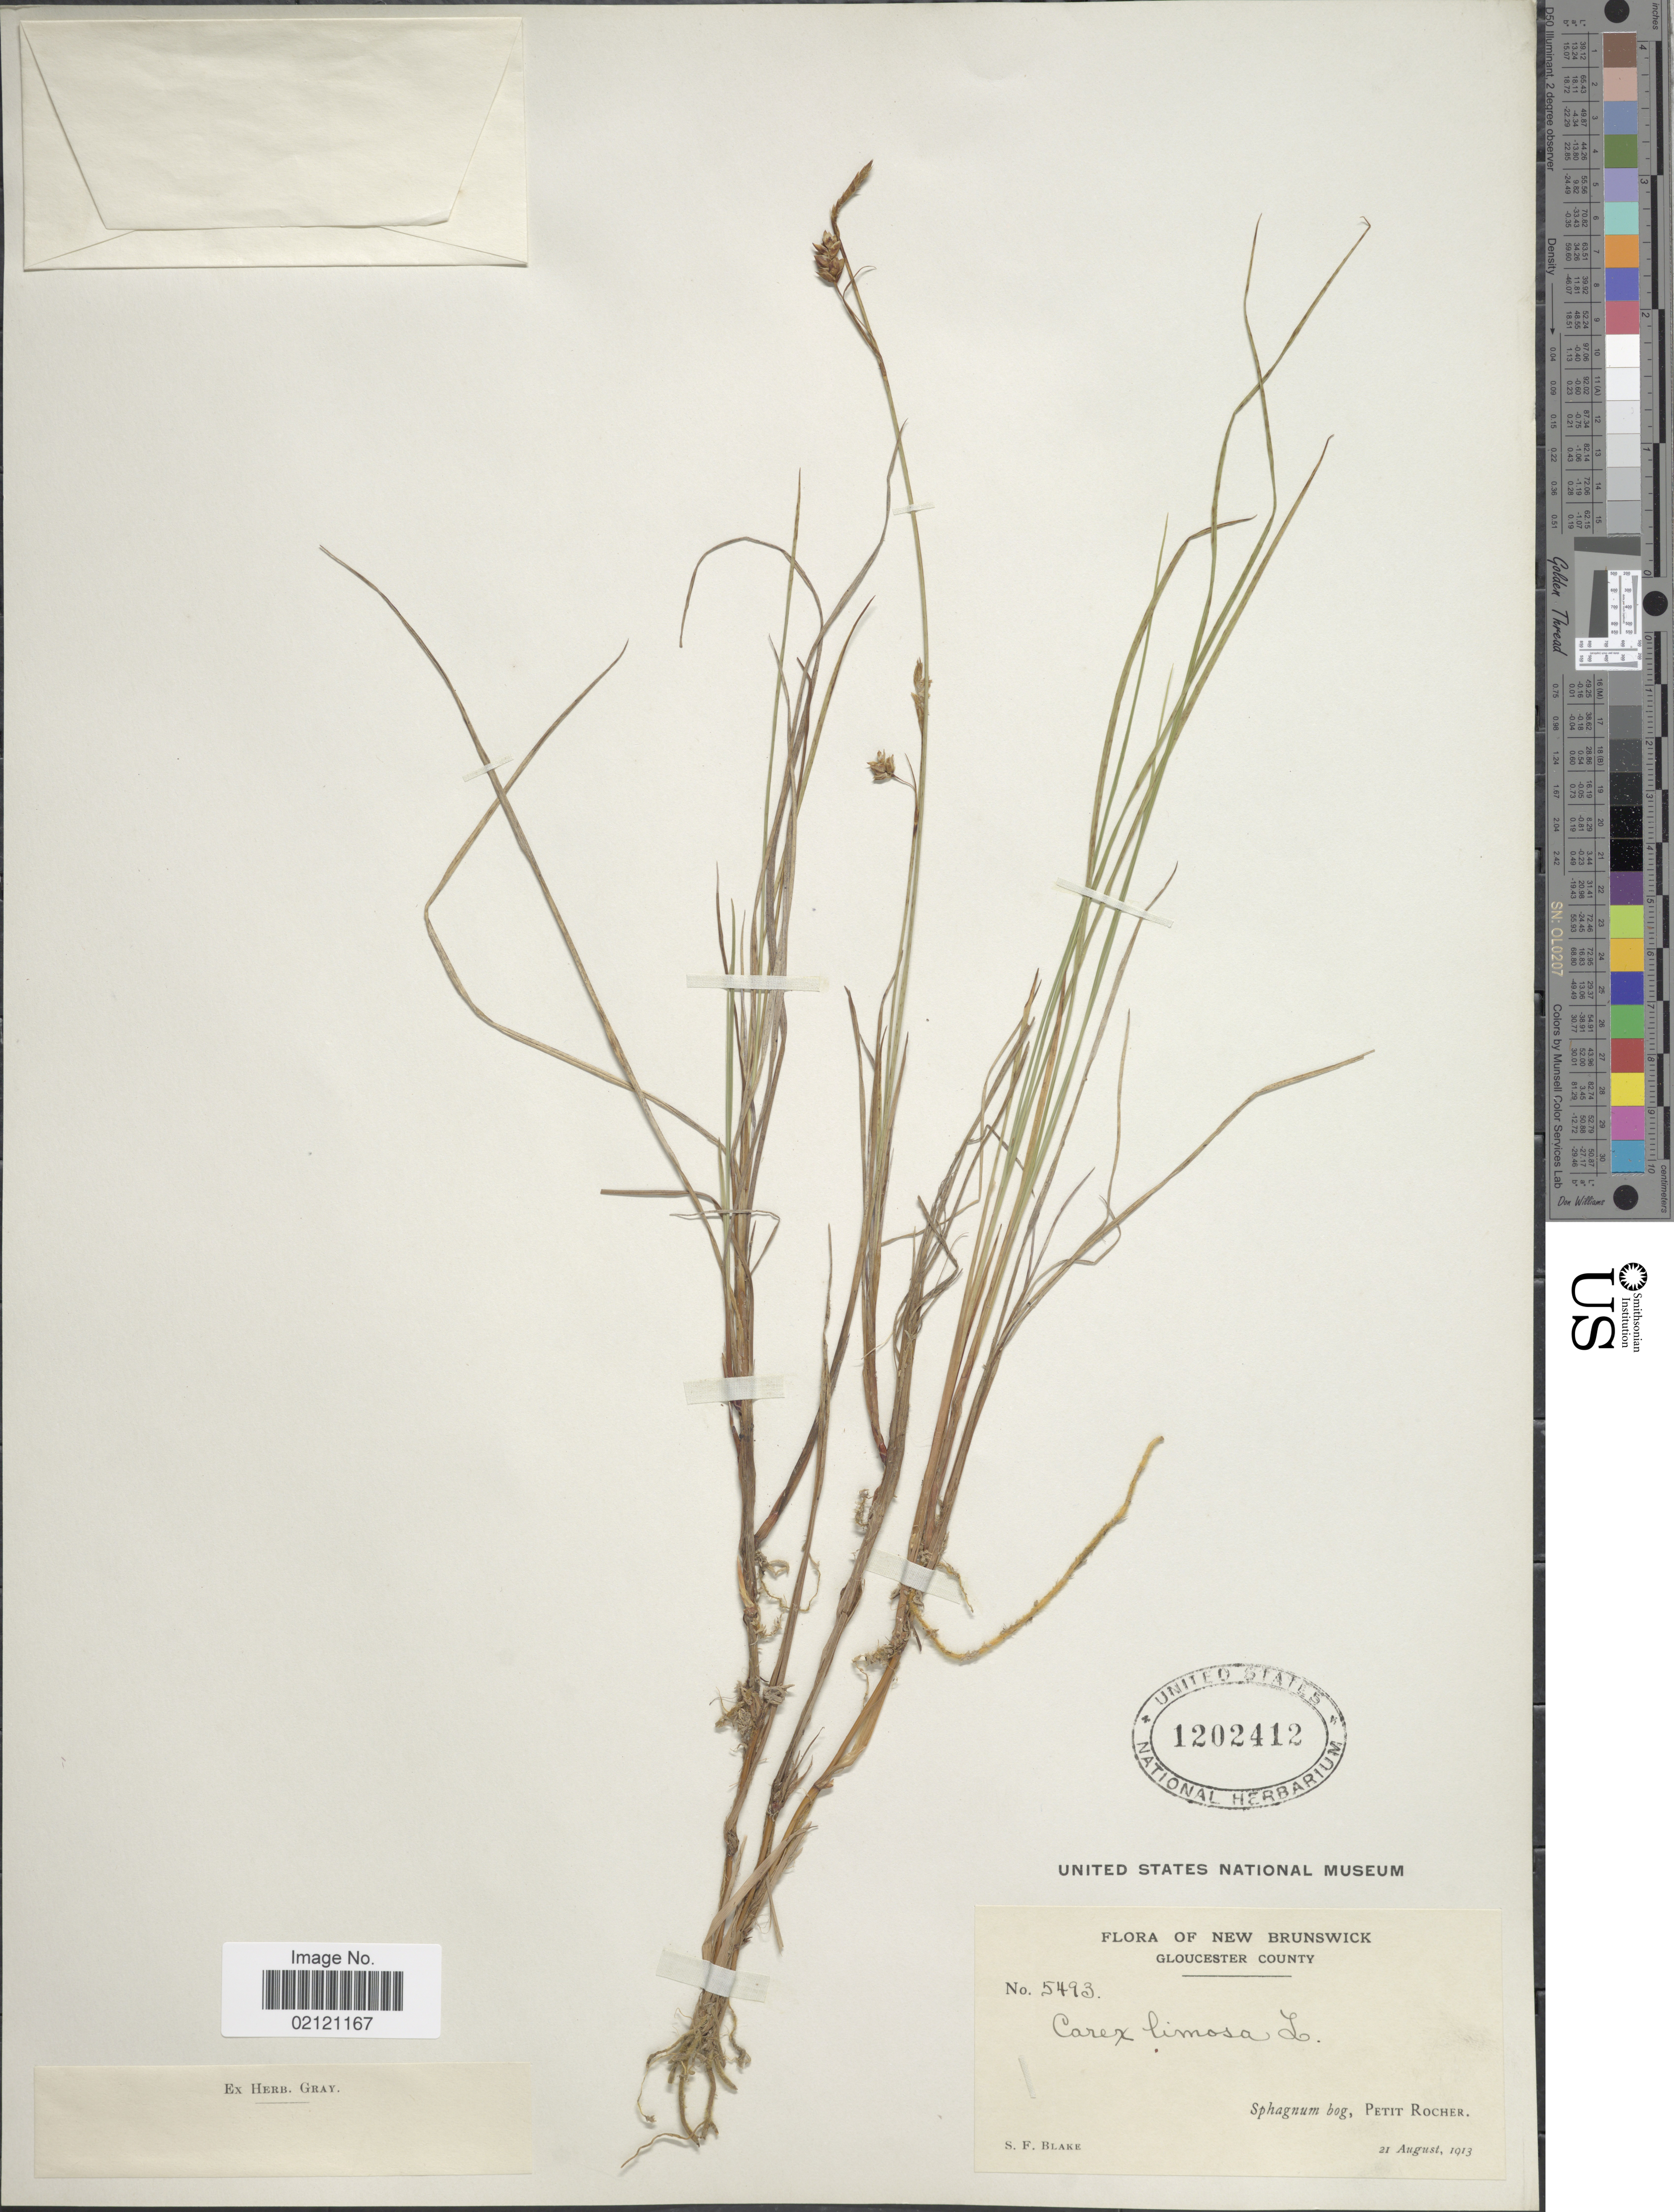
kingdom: Plantae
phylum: Tracheophyta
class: Liliopsida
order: Poales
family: Cyperaceae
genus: Carex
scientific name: Carex limosa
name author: L.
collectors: S. Blake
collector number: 5493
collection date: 1913-08-21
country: Canada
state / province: New Brunswick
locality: Gloucester County, Sphagnum bog, Petit Rocher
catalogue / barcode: US 1202412